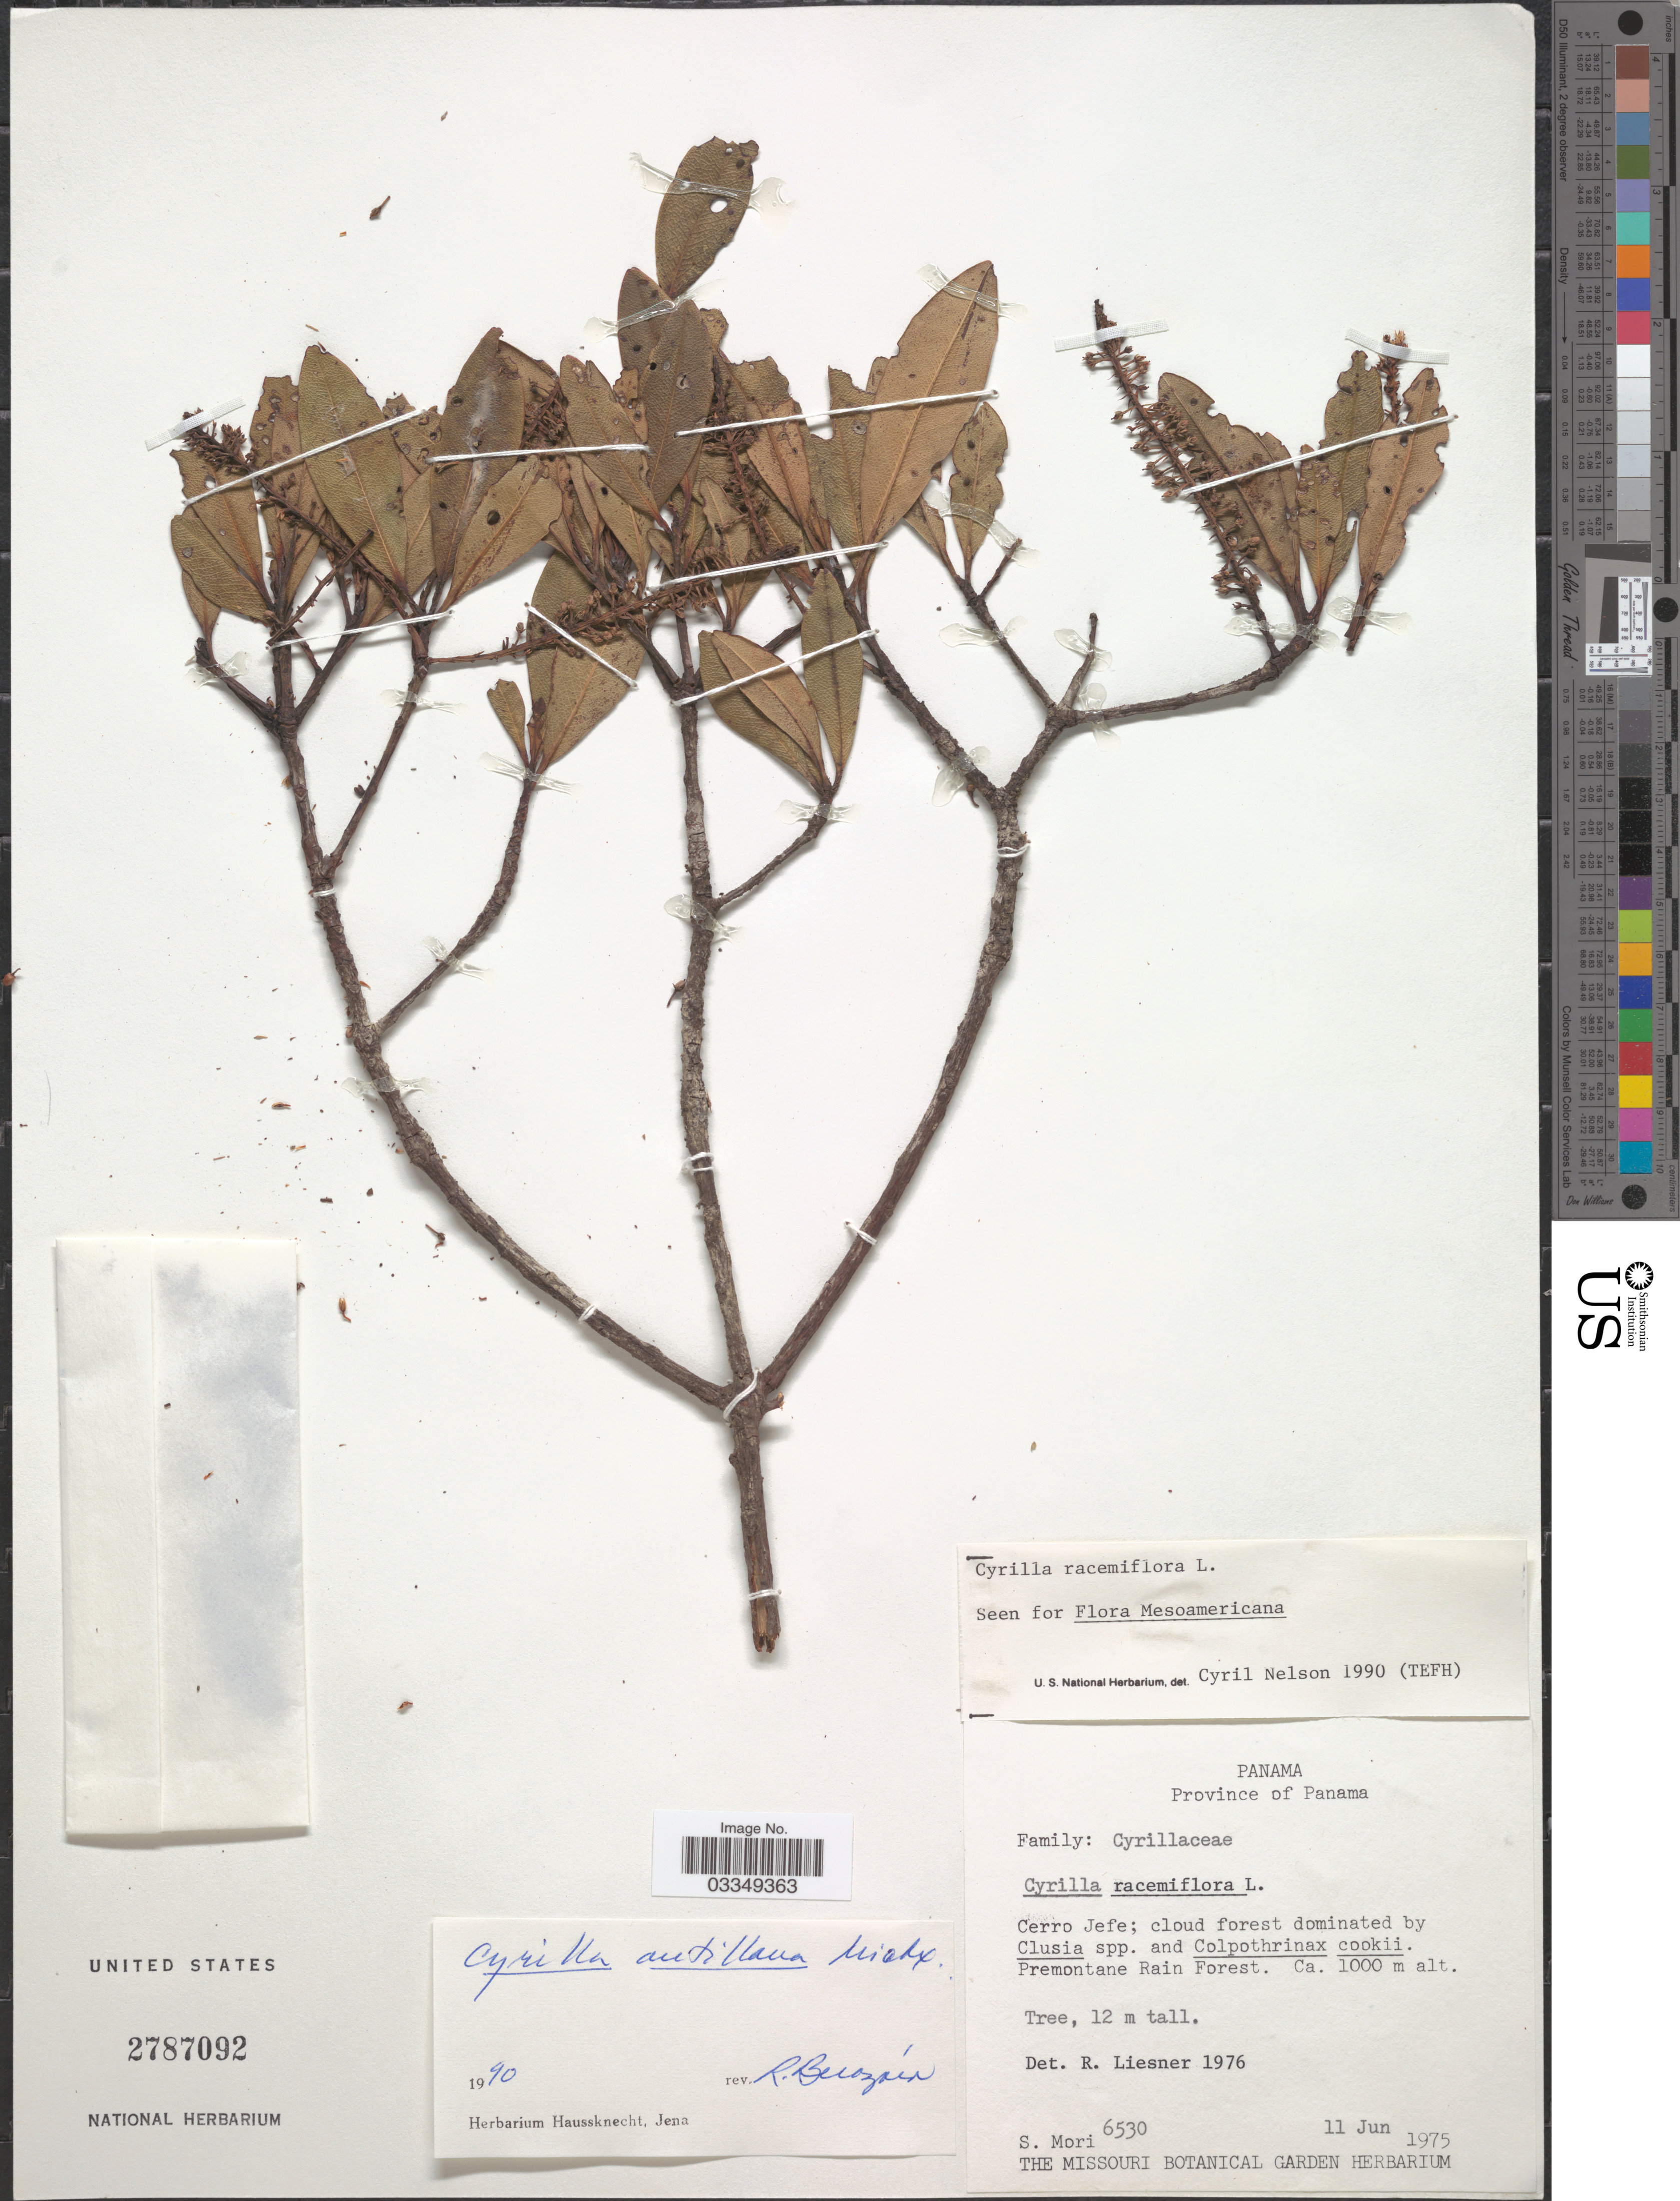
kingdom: Plantae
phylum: Tracheophyta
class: Magnoliopsida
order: Ericales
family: Cyrillaceae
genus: Cyrilla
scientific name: Cyrilla antillana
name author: Michx.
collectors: S. Mori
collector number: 6530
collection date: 1975-06-11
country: Panama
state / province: Panamá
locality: Cerro Jefe.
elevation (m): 1000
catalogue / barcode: US 2787092